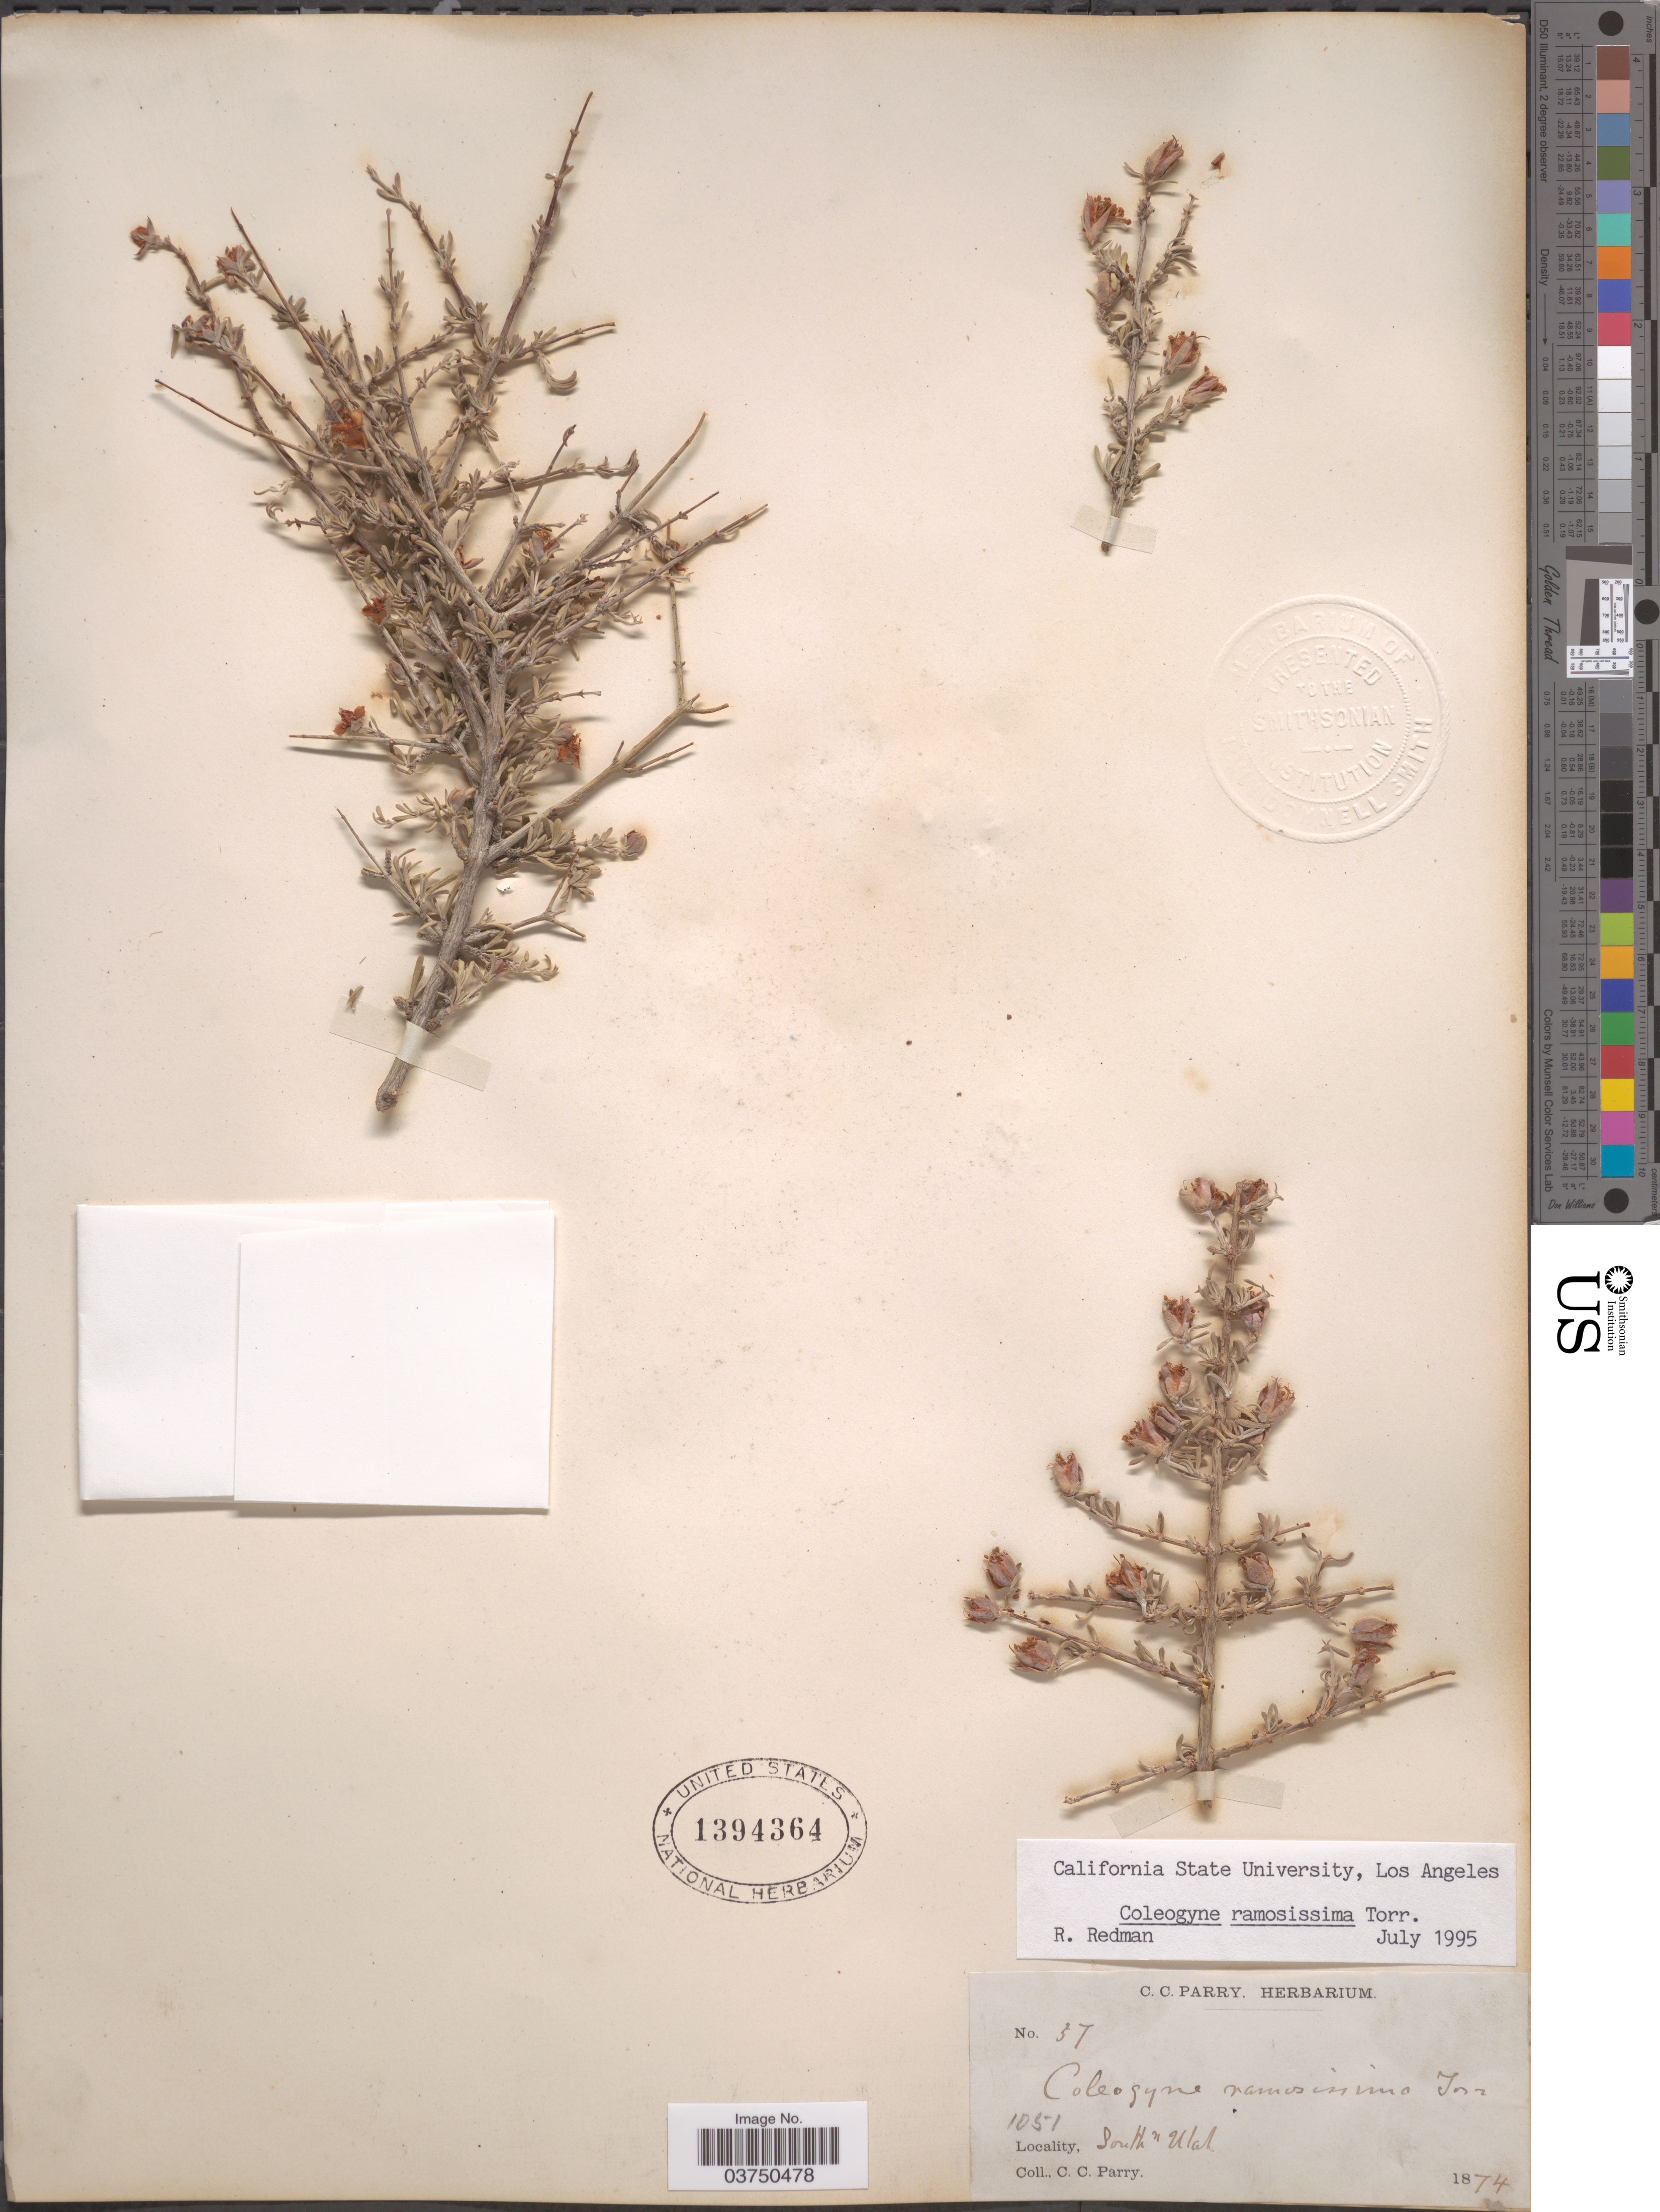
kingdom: Plantae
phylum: Tracheophyta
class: Magnoliopsida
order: Rosales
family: Rosaceae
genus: Coleogyne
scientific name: Coleogyne ramosissima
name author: Torr.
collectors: C. C. Parry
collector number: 37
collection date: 1874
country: United States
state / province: Utah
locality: South n Utah.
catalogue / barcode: US 1394364